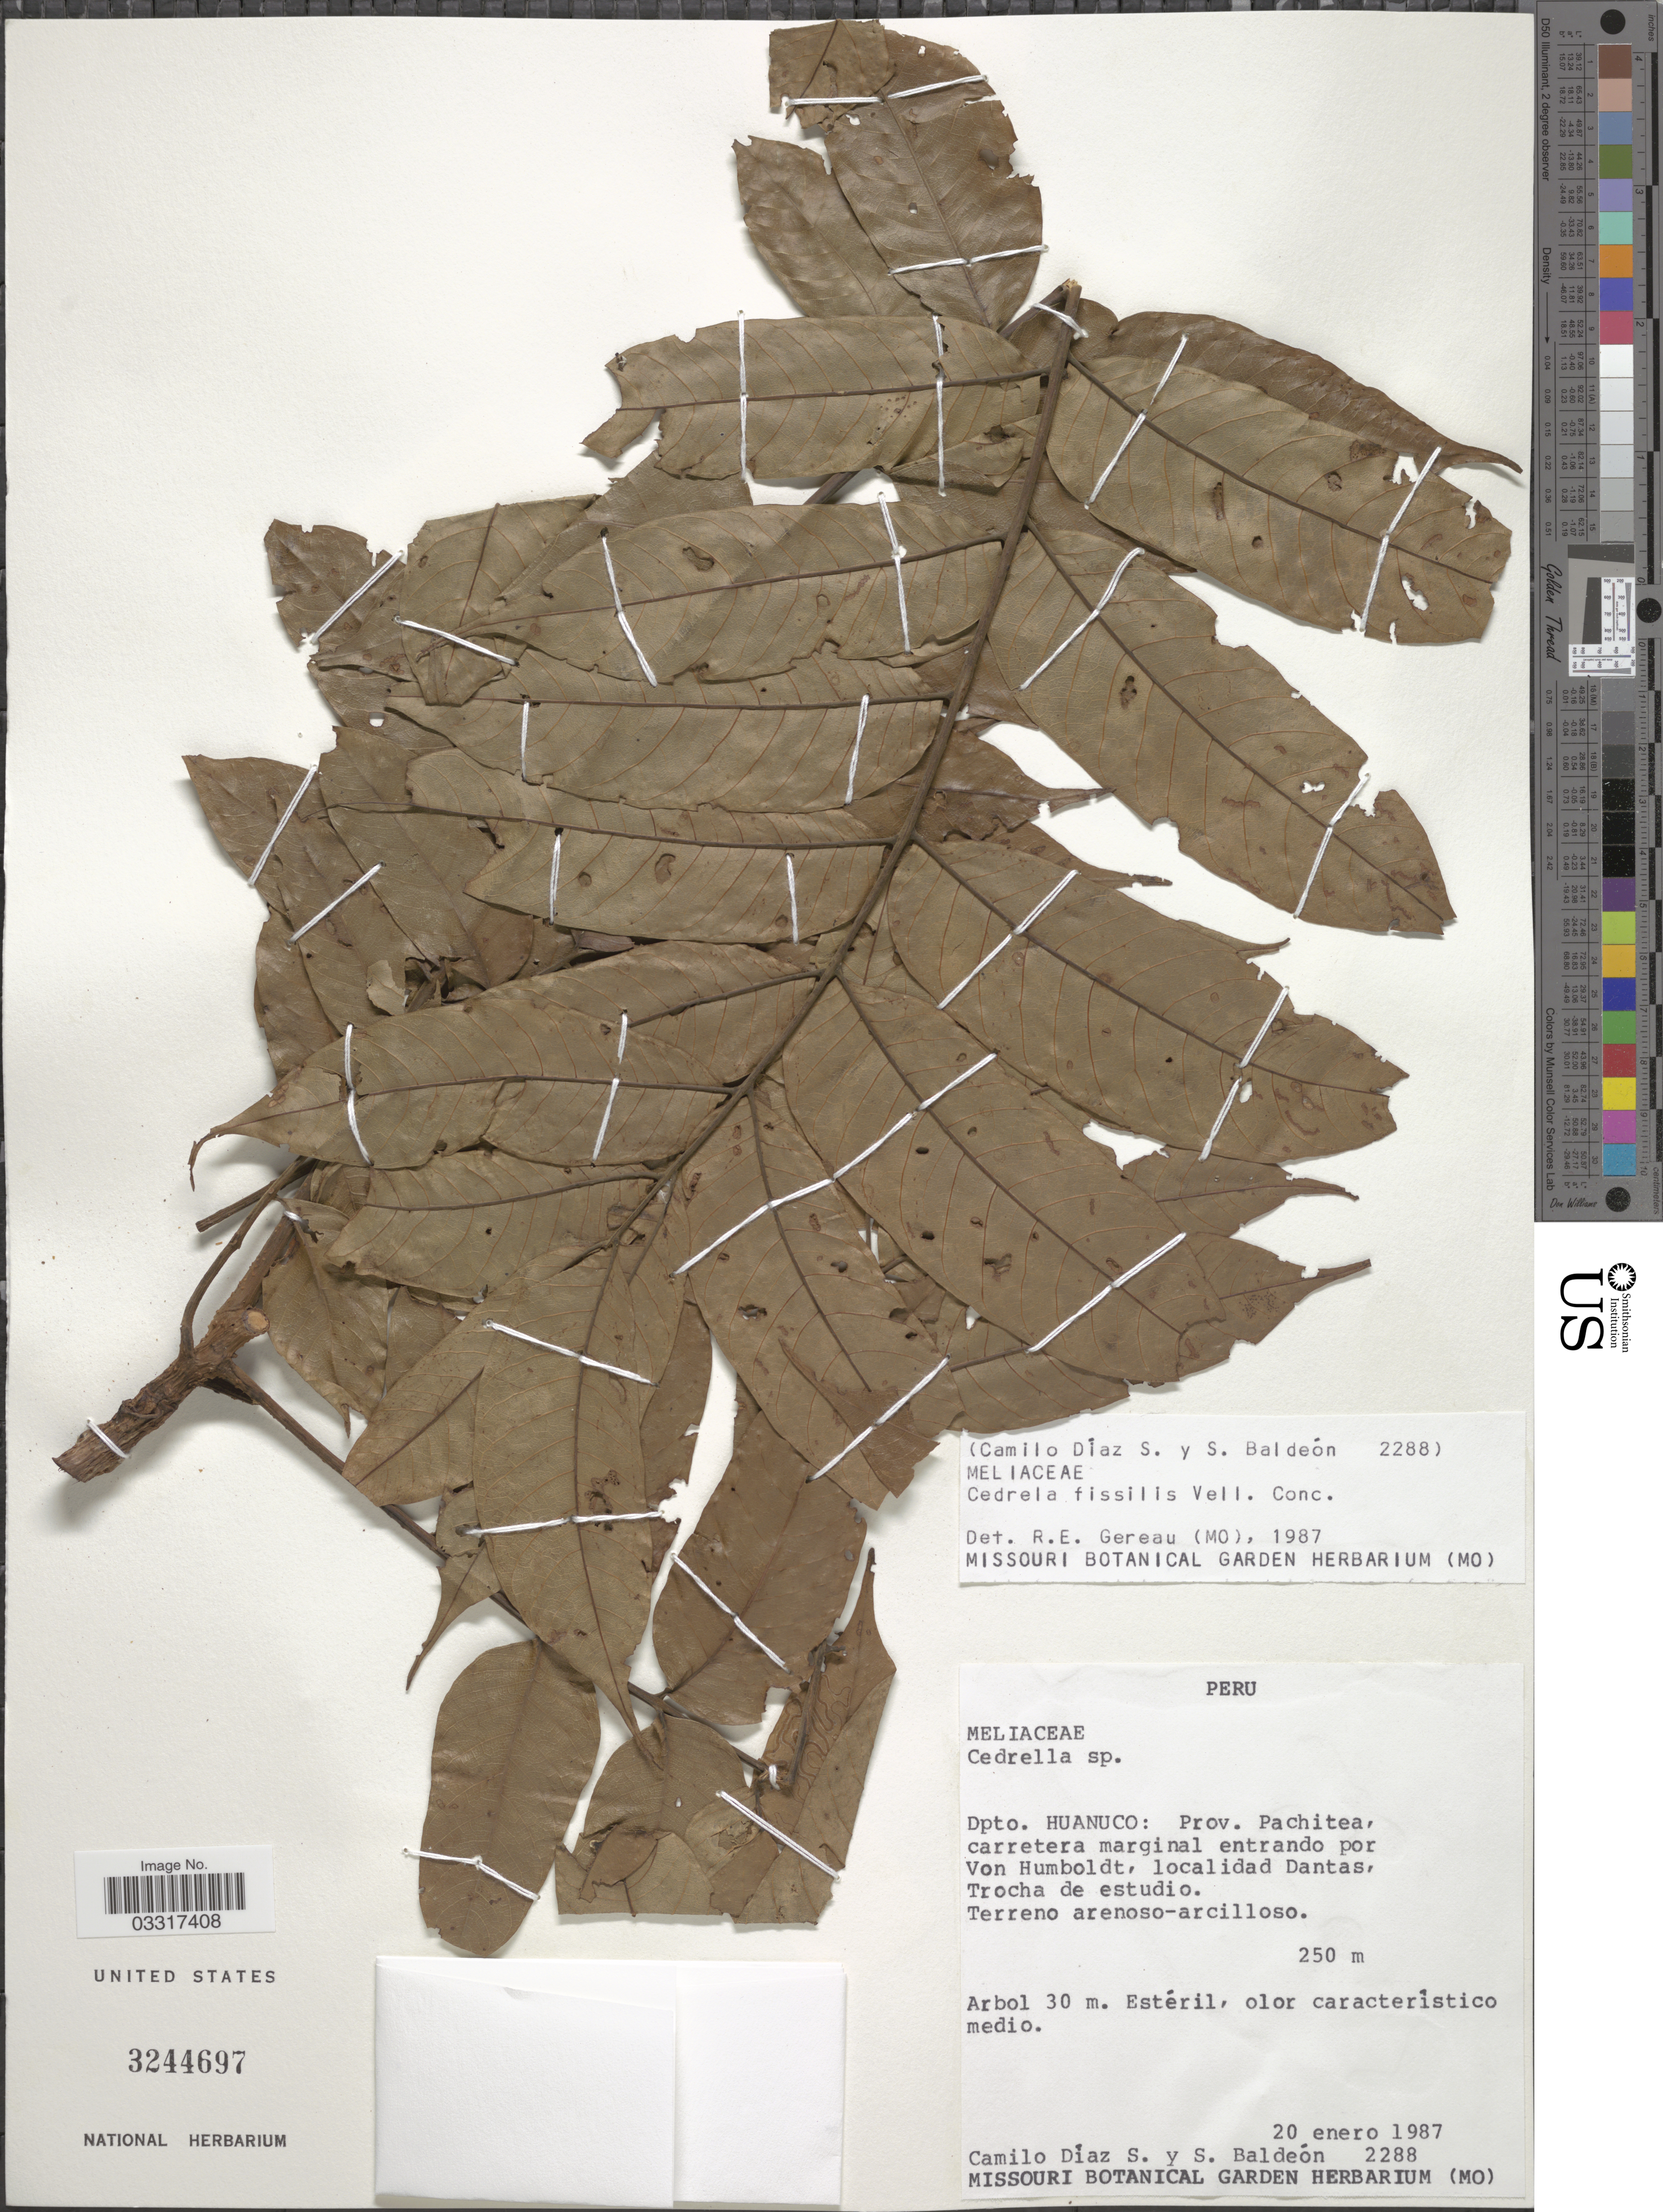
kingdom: Plantae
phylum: Tracheophyta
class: Magnoliopsida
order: Sapindales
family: Meliaceae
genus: Cedrela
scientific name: Cedrela fissilis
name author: Vell.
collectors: C. Diaz Santibanez & S. Baldeon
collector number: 2288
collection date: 1987-01-20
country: Peru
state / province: Huánuco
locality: Dpto. Huanuco: Prov. Pachitea, carretera marginal entrando por Von Humboldt, localidad Dantas, Trocha de estudio.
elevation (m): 250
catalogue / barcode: US 3244697